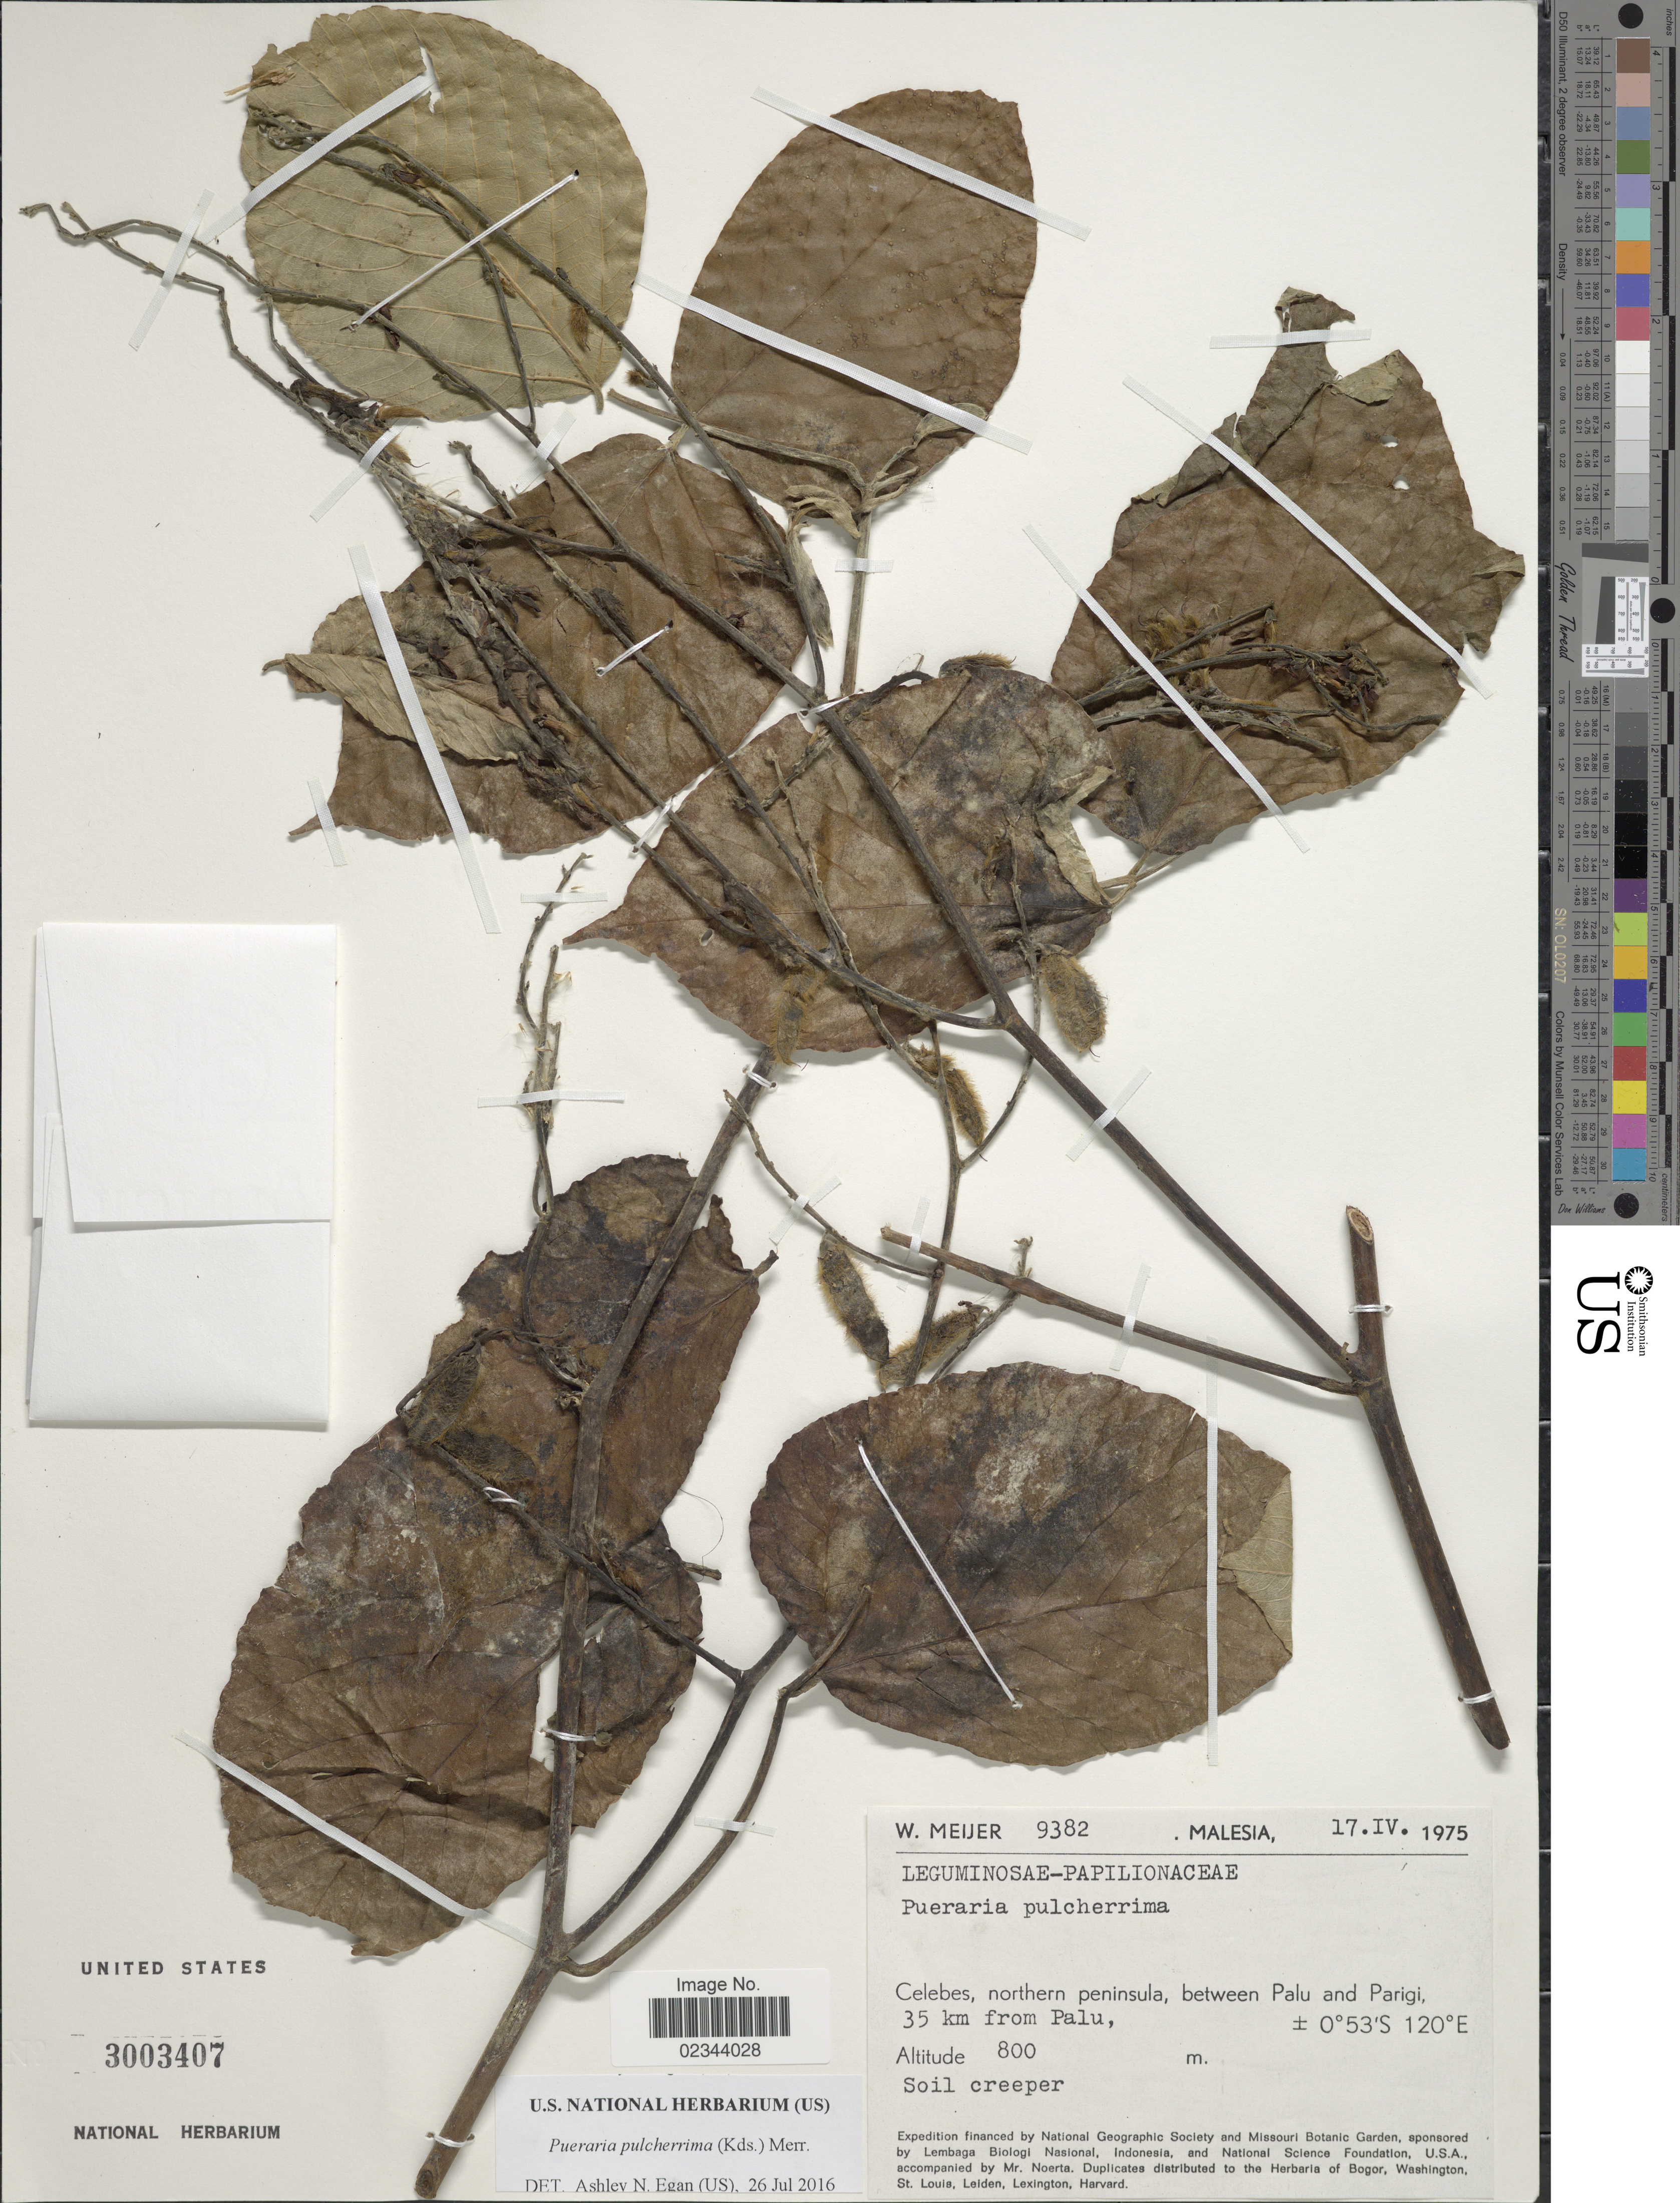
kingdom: Plantae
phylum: Tracheophyta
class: Magnoliopsida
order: Fabales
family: Fabaceae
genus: Pueraria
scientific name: Pueraria pulcherrima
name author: (Koord.) Koord.-Schum.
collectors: W. Meijer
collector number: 9382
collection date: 1975-04-17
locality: Celebes, northern peninsula, between Palu and Parigi. Malesia [unsure placement]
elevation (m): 800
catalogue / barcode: US 3003407